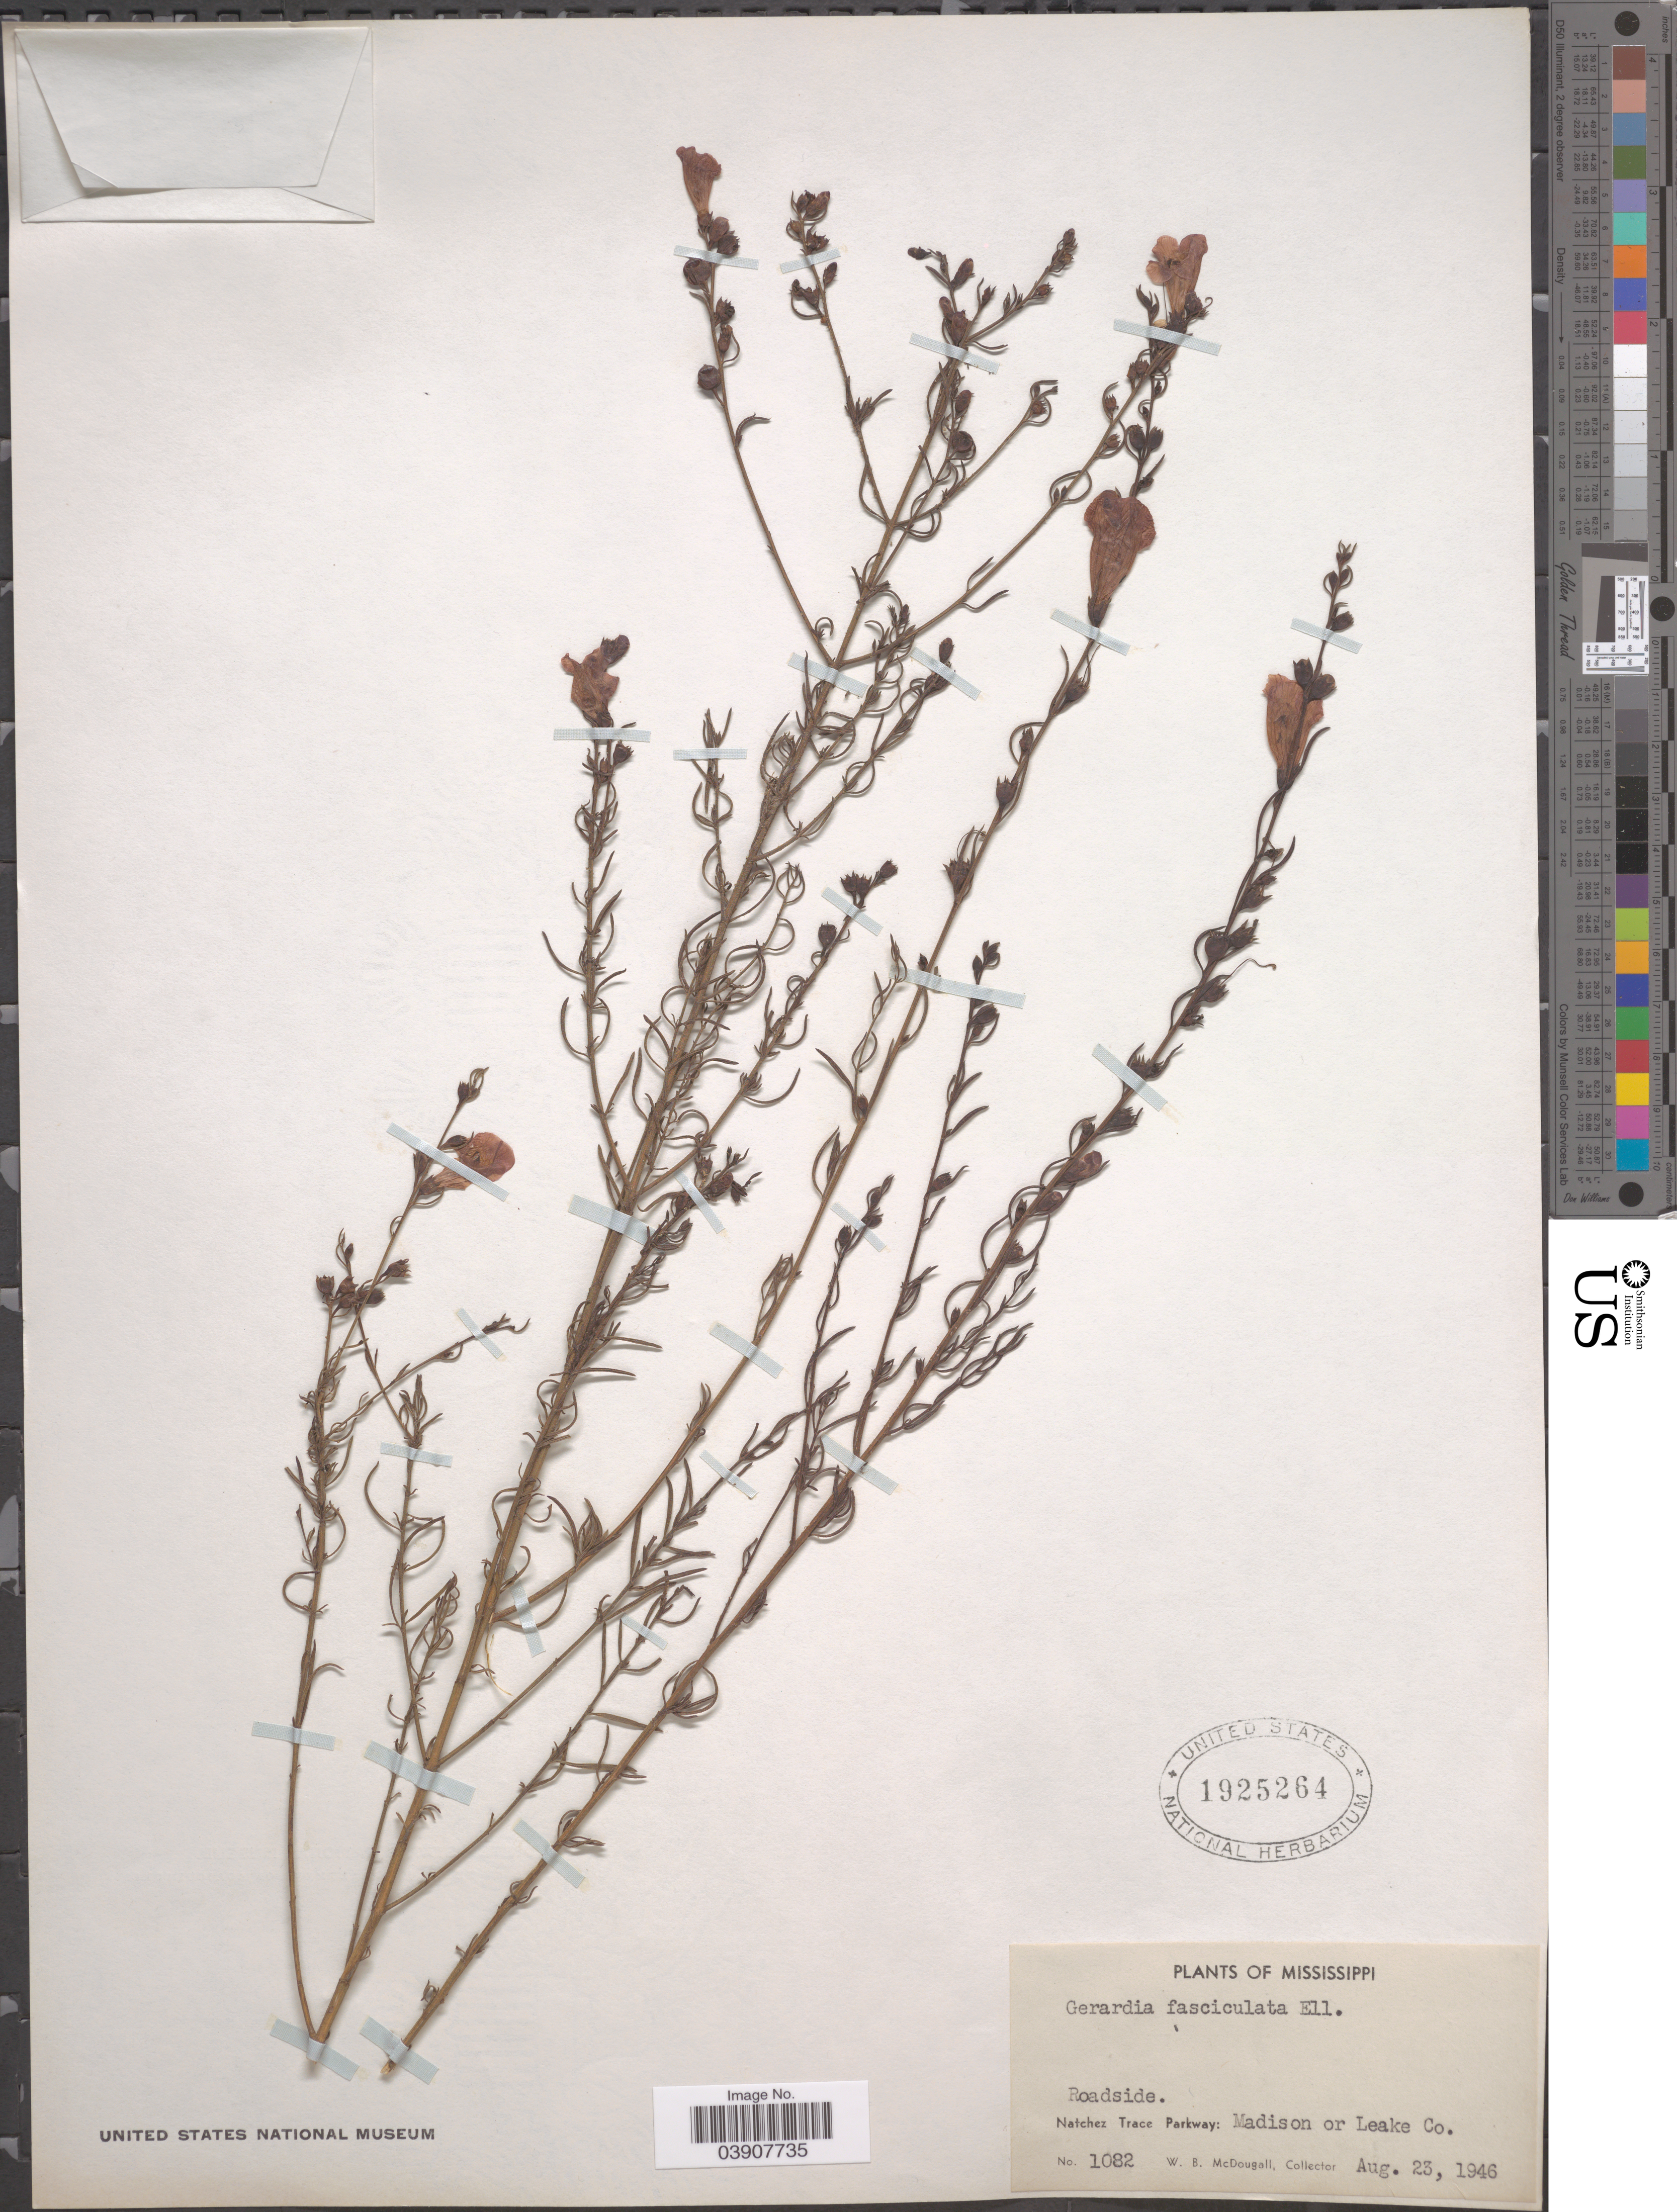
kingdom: Plantae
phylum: Tracheophyta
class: Magnoliopsida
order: Lamiales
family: Orobanchaceae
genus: Agalinis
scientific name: Agalinis fasciculata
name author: (Elliott) Raf.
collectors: W. B. McDougall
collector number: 1082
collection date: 1946-08-23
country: United States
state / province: Mississippi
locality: Natchez Trace Parkway: Madison or Leake Co.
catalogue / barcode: US 1925264